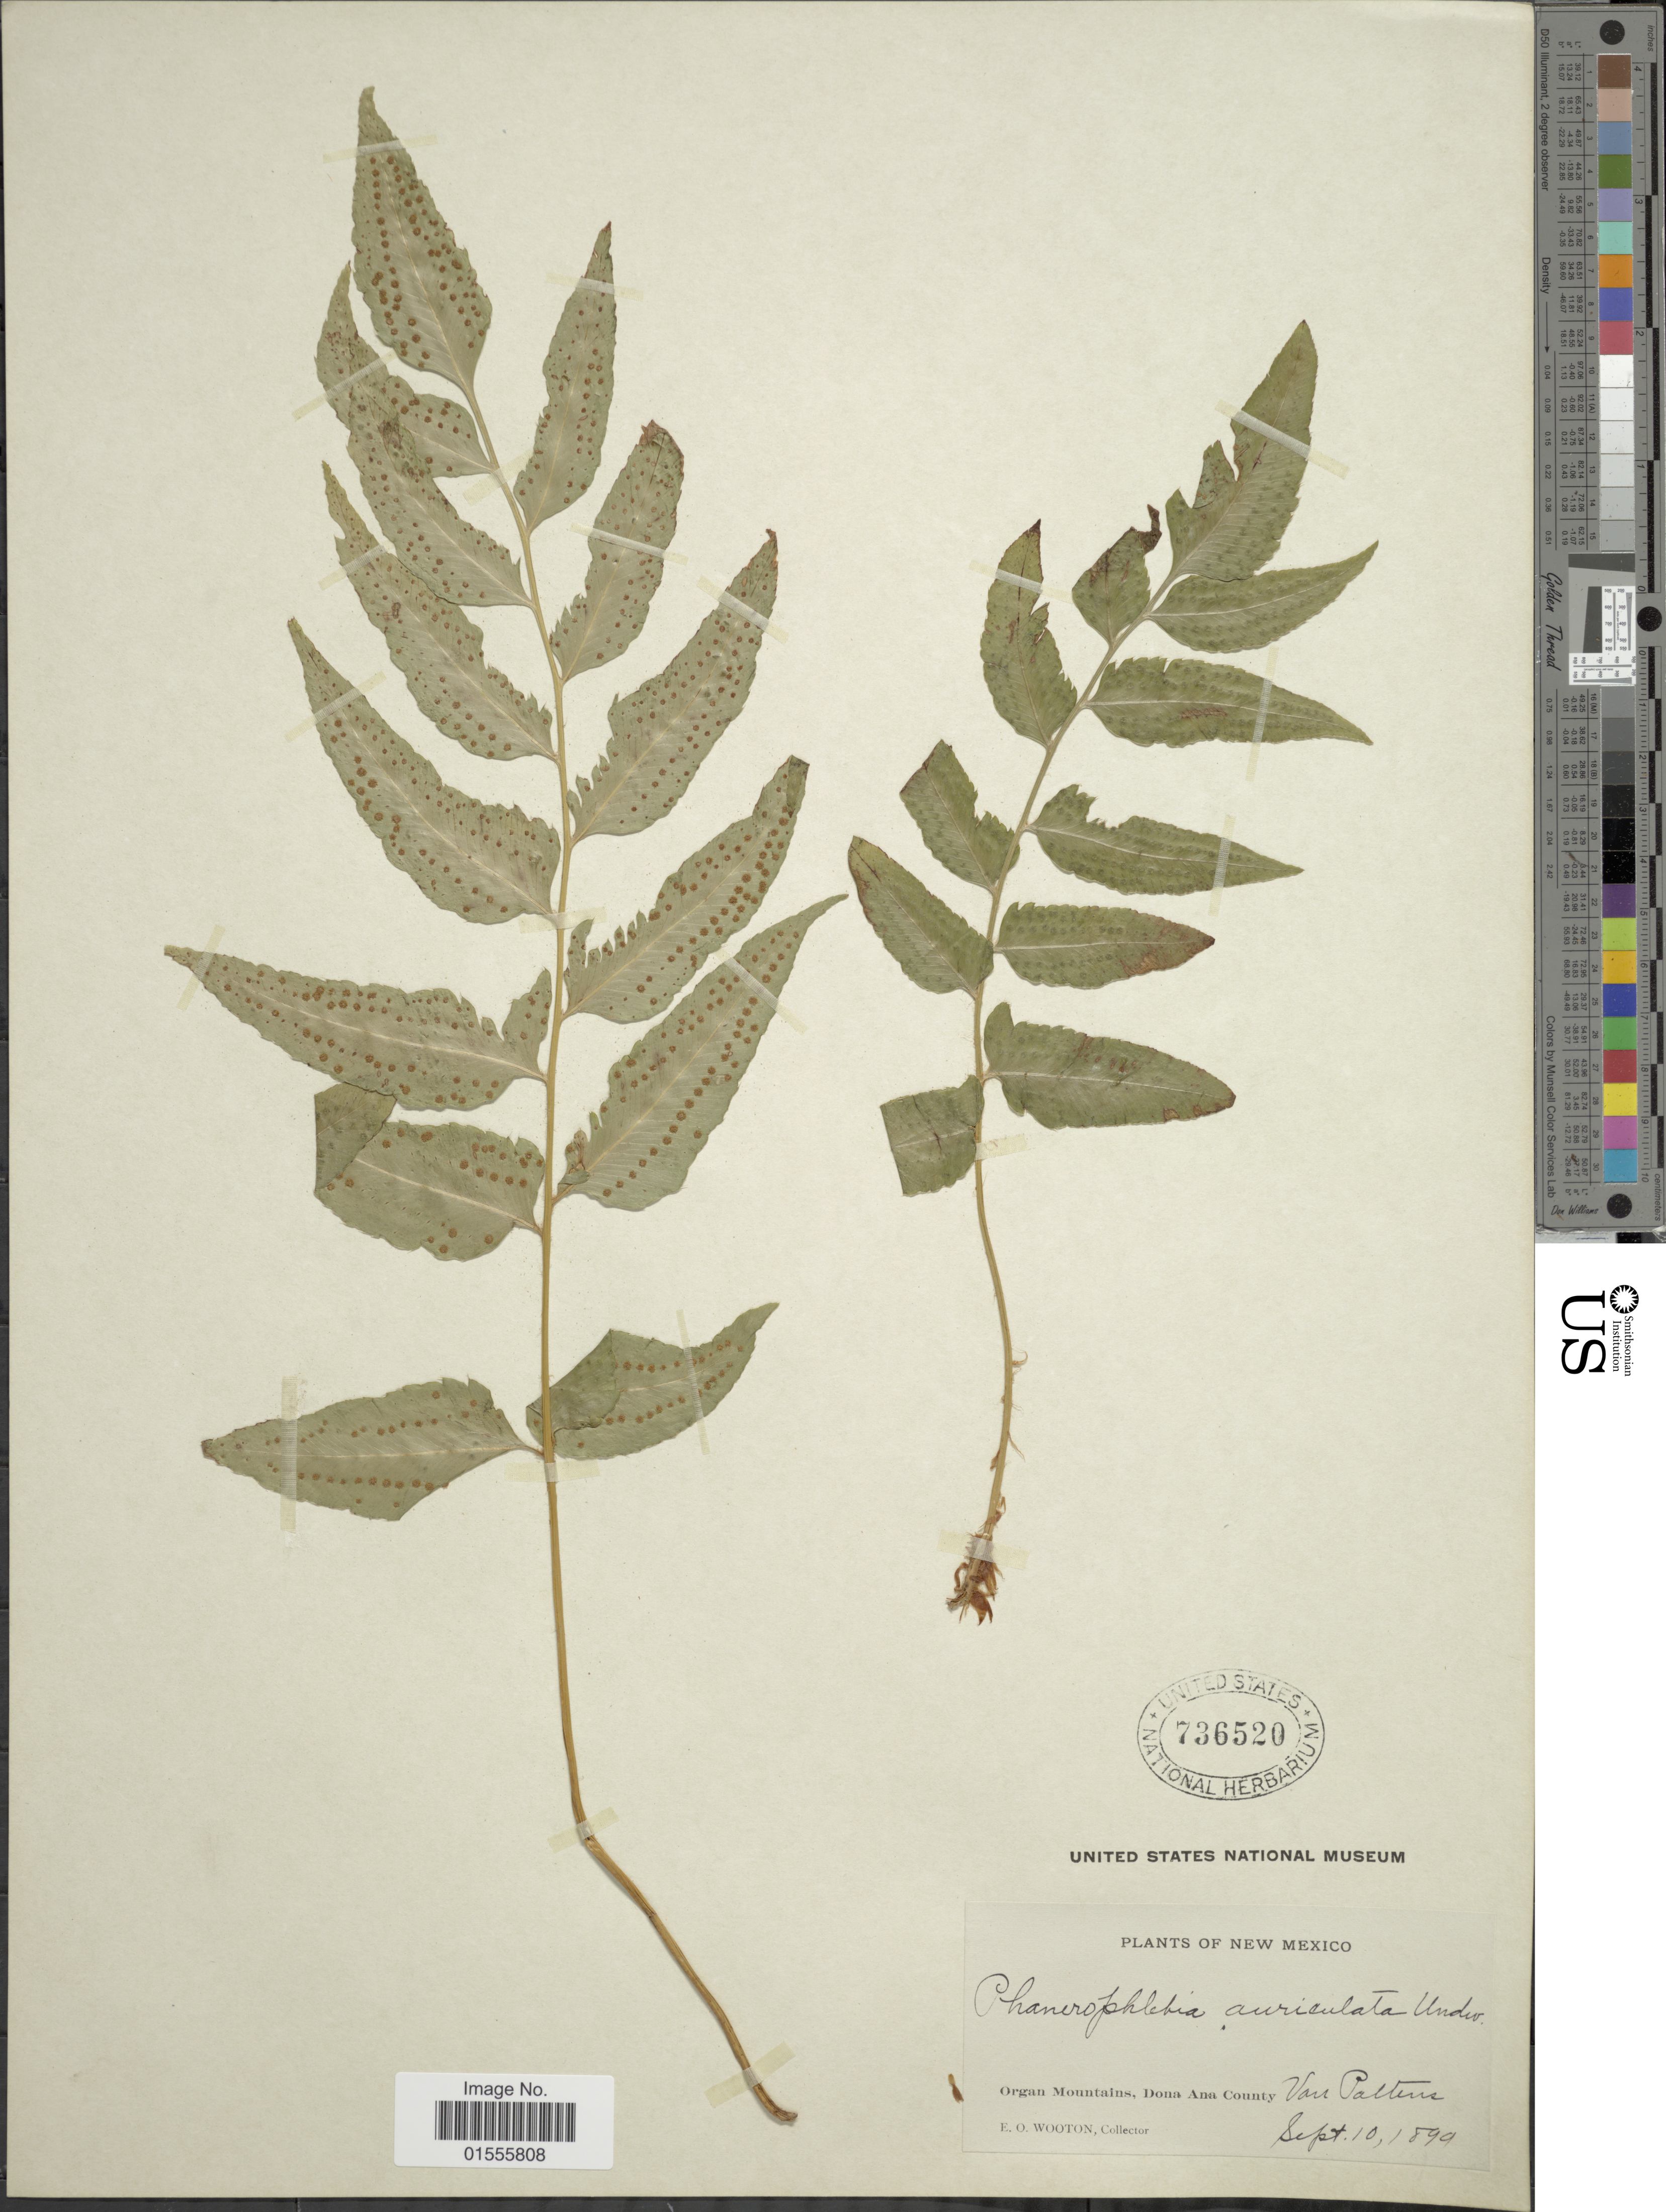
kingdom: Plantae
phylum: Tracheophyta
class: Polypodiopsida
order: Polypodiales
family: Dryopteridaceae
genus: Phanerophlebia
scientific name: Phanerophlebia auriculata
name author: Underw.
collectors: E. O. Wooton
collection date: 1899-09-10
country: United States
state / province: New Mexico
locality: Organ Mountains, Dona Ana County, Van Pattens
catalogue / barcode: US 736520